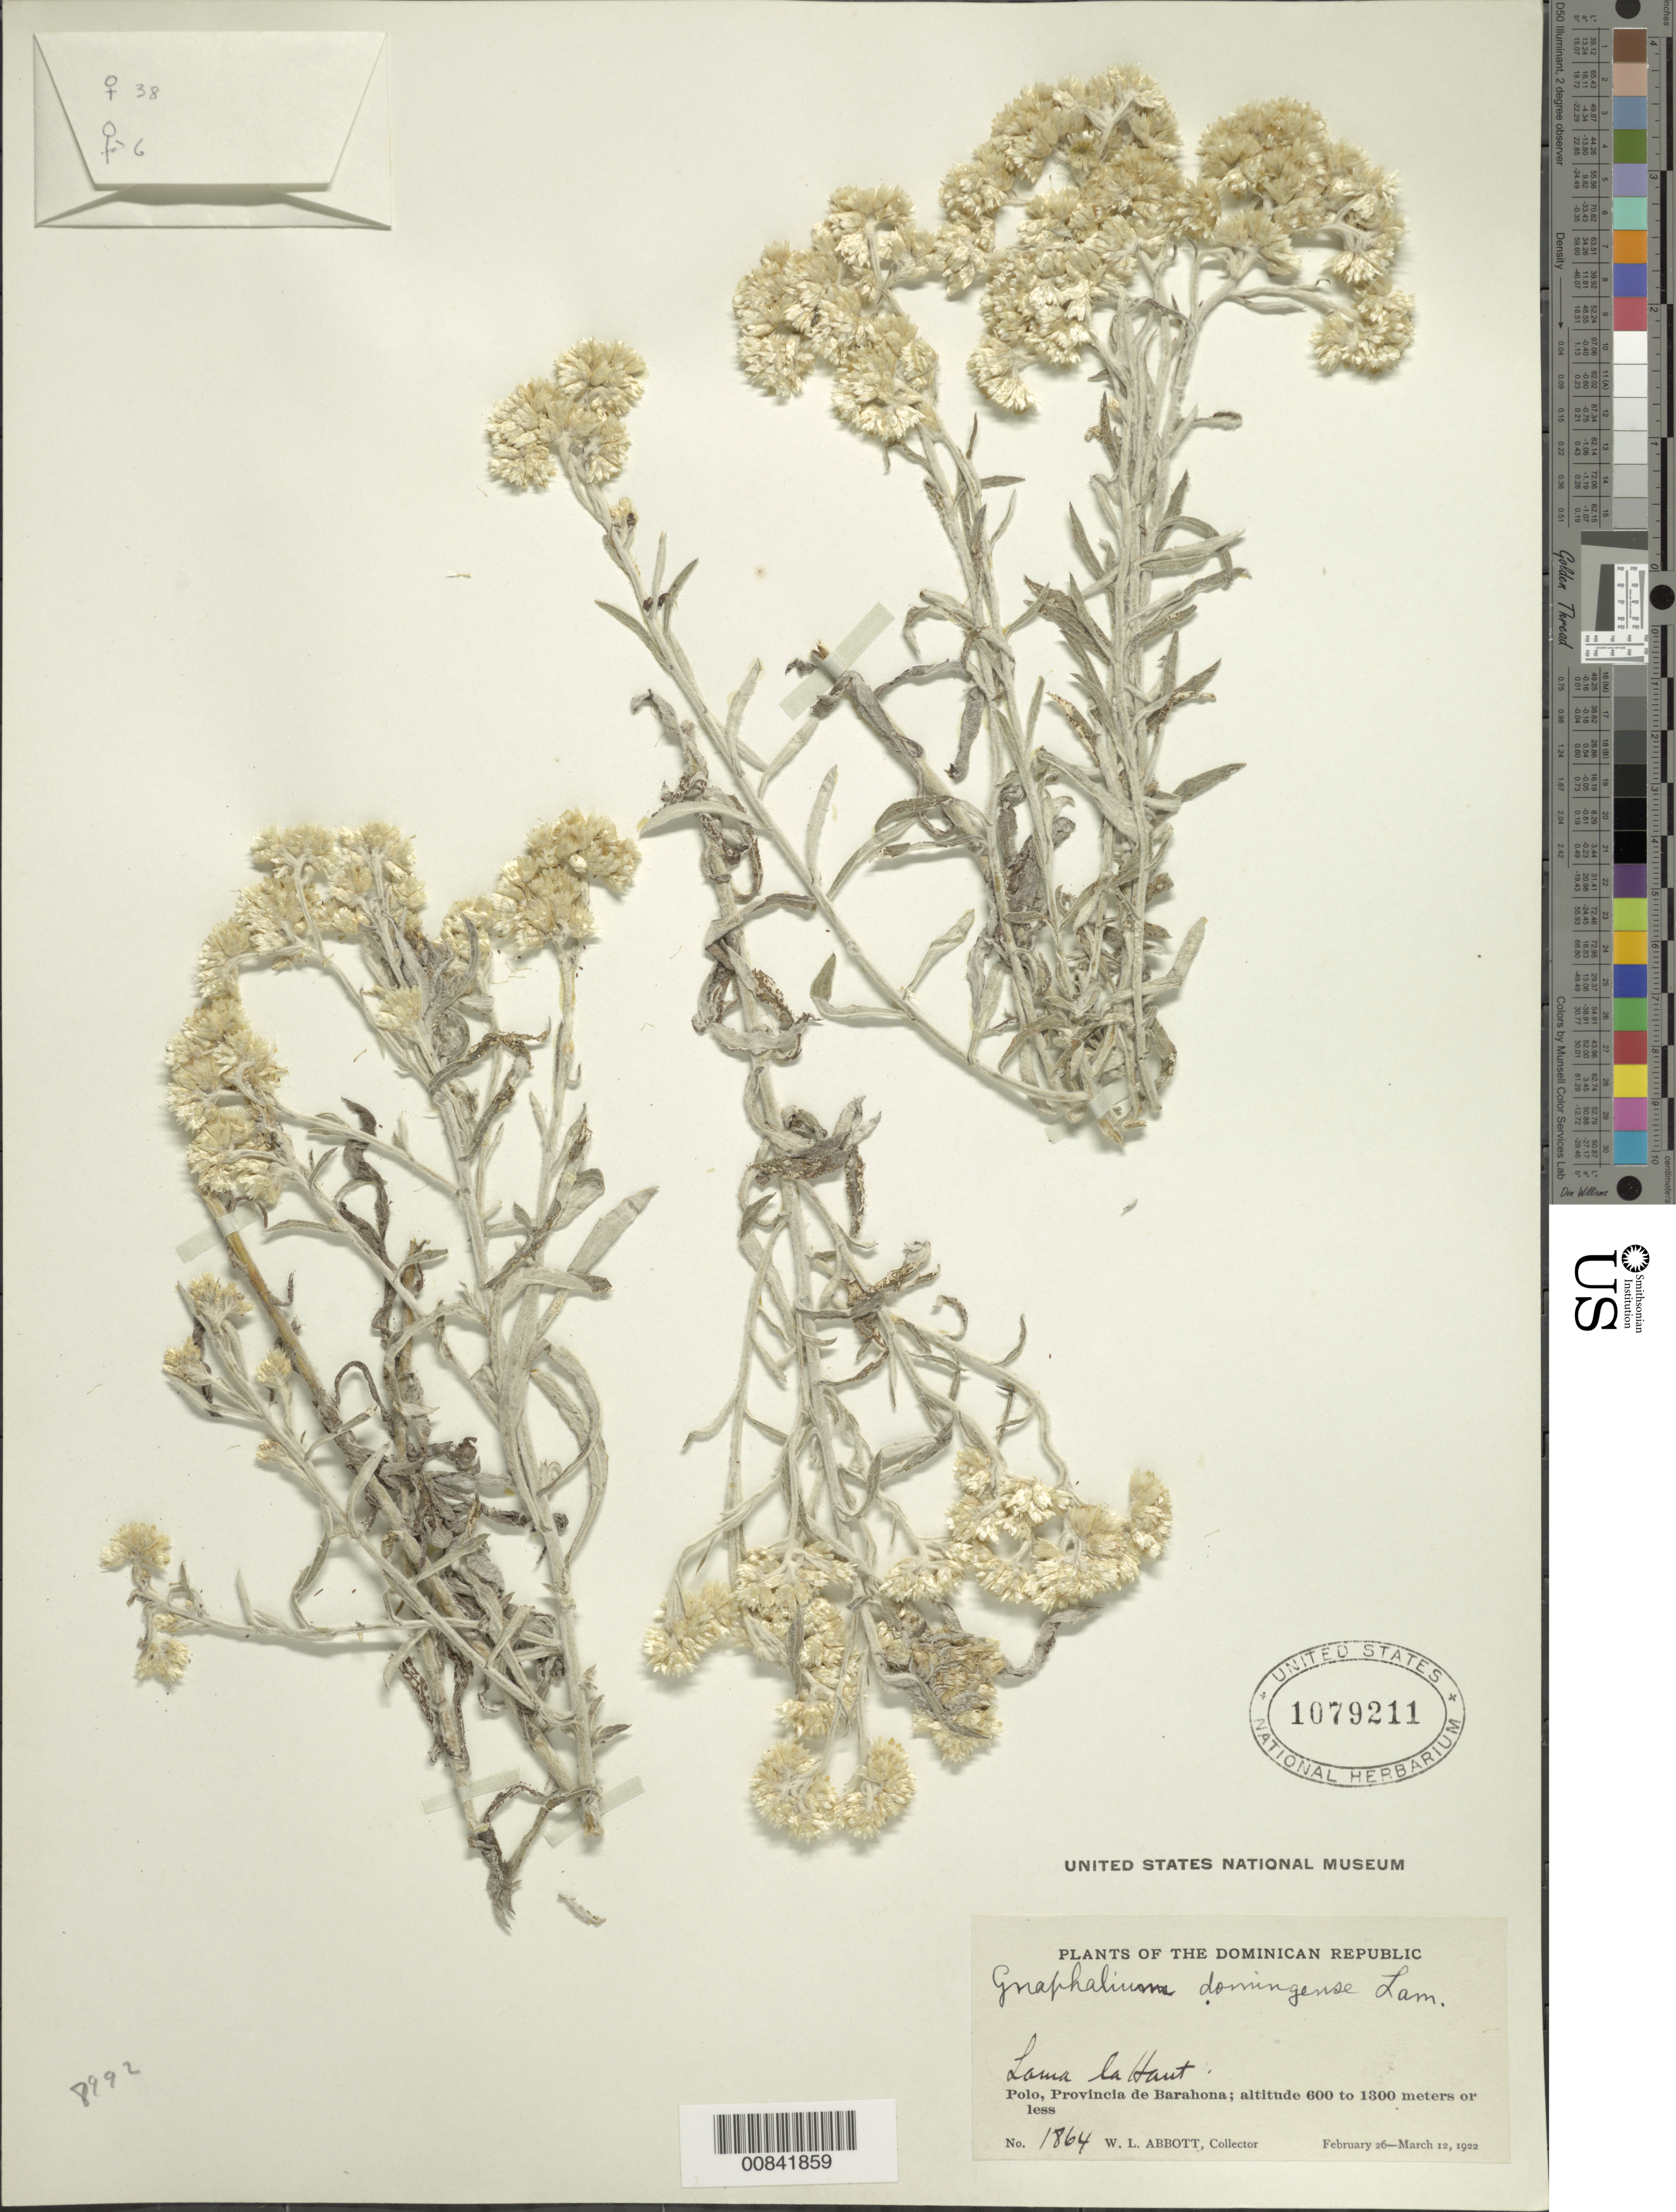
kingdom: Plantae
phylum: Tracheophyta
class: Magnoliopsida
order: Asterales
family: Asteraceae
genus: Pseudognaphalium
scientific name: Pseudognaphalium domingense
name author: (Lam.) Anderb.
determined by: Nesom, Guy L.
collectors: W. L. Abbott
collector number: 1864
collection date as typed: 26 Feb 1922 to 12 Mar 1922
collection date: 1922-02-26/1922-03-12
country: Dominican Republic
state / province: Barahona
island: Hispaniola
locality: Polo, Loma la Haut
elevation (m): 600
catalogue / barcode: US 1079211